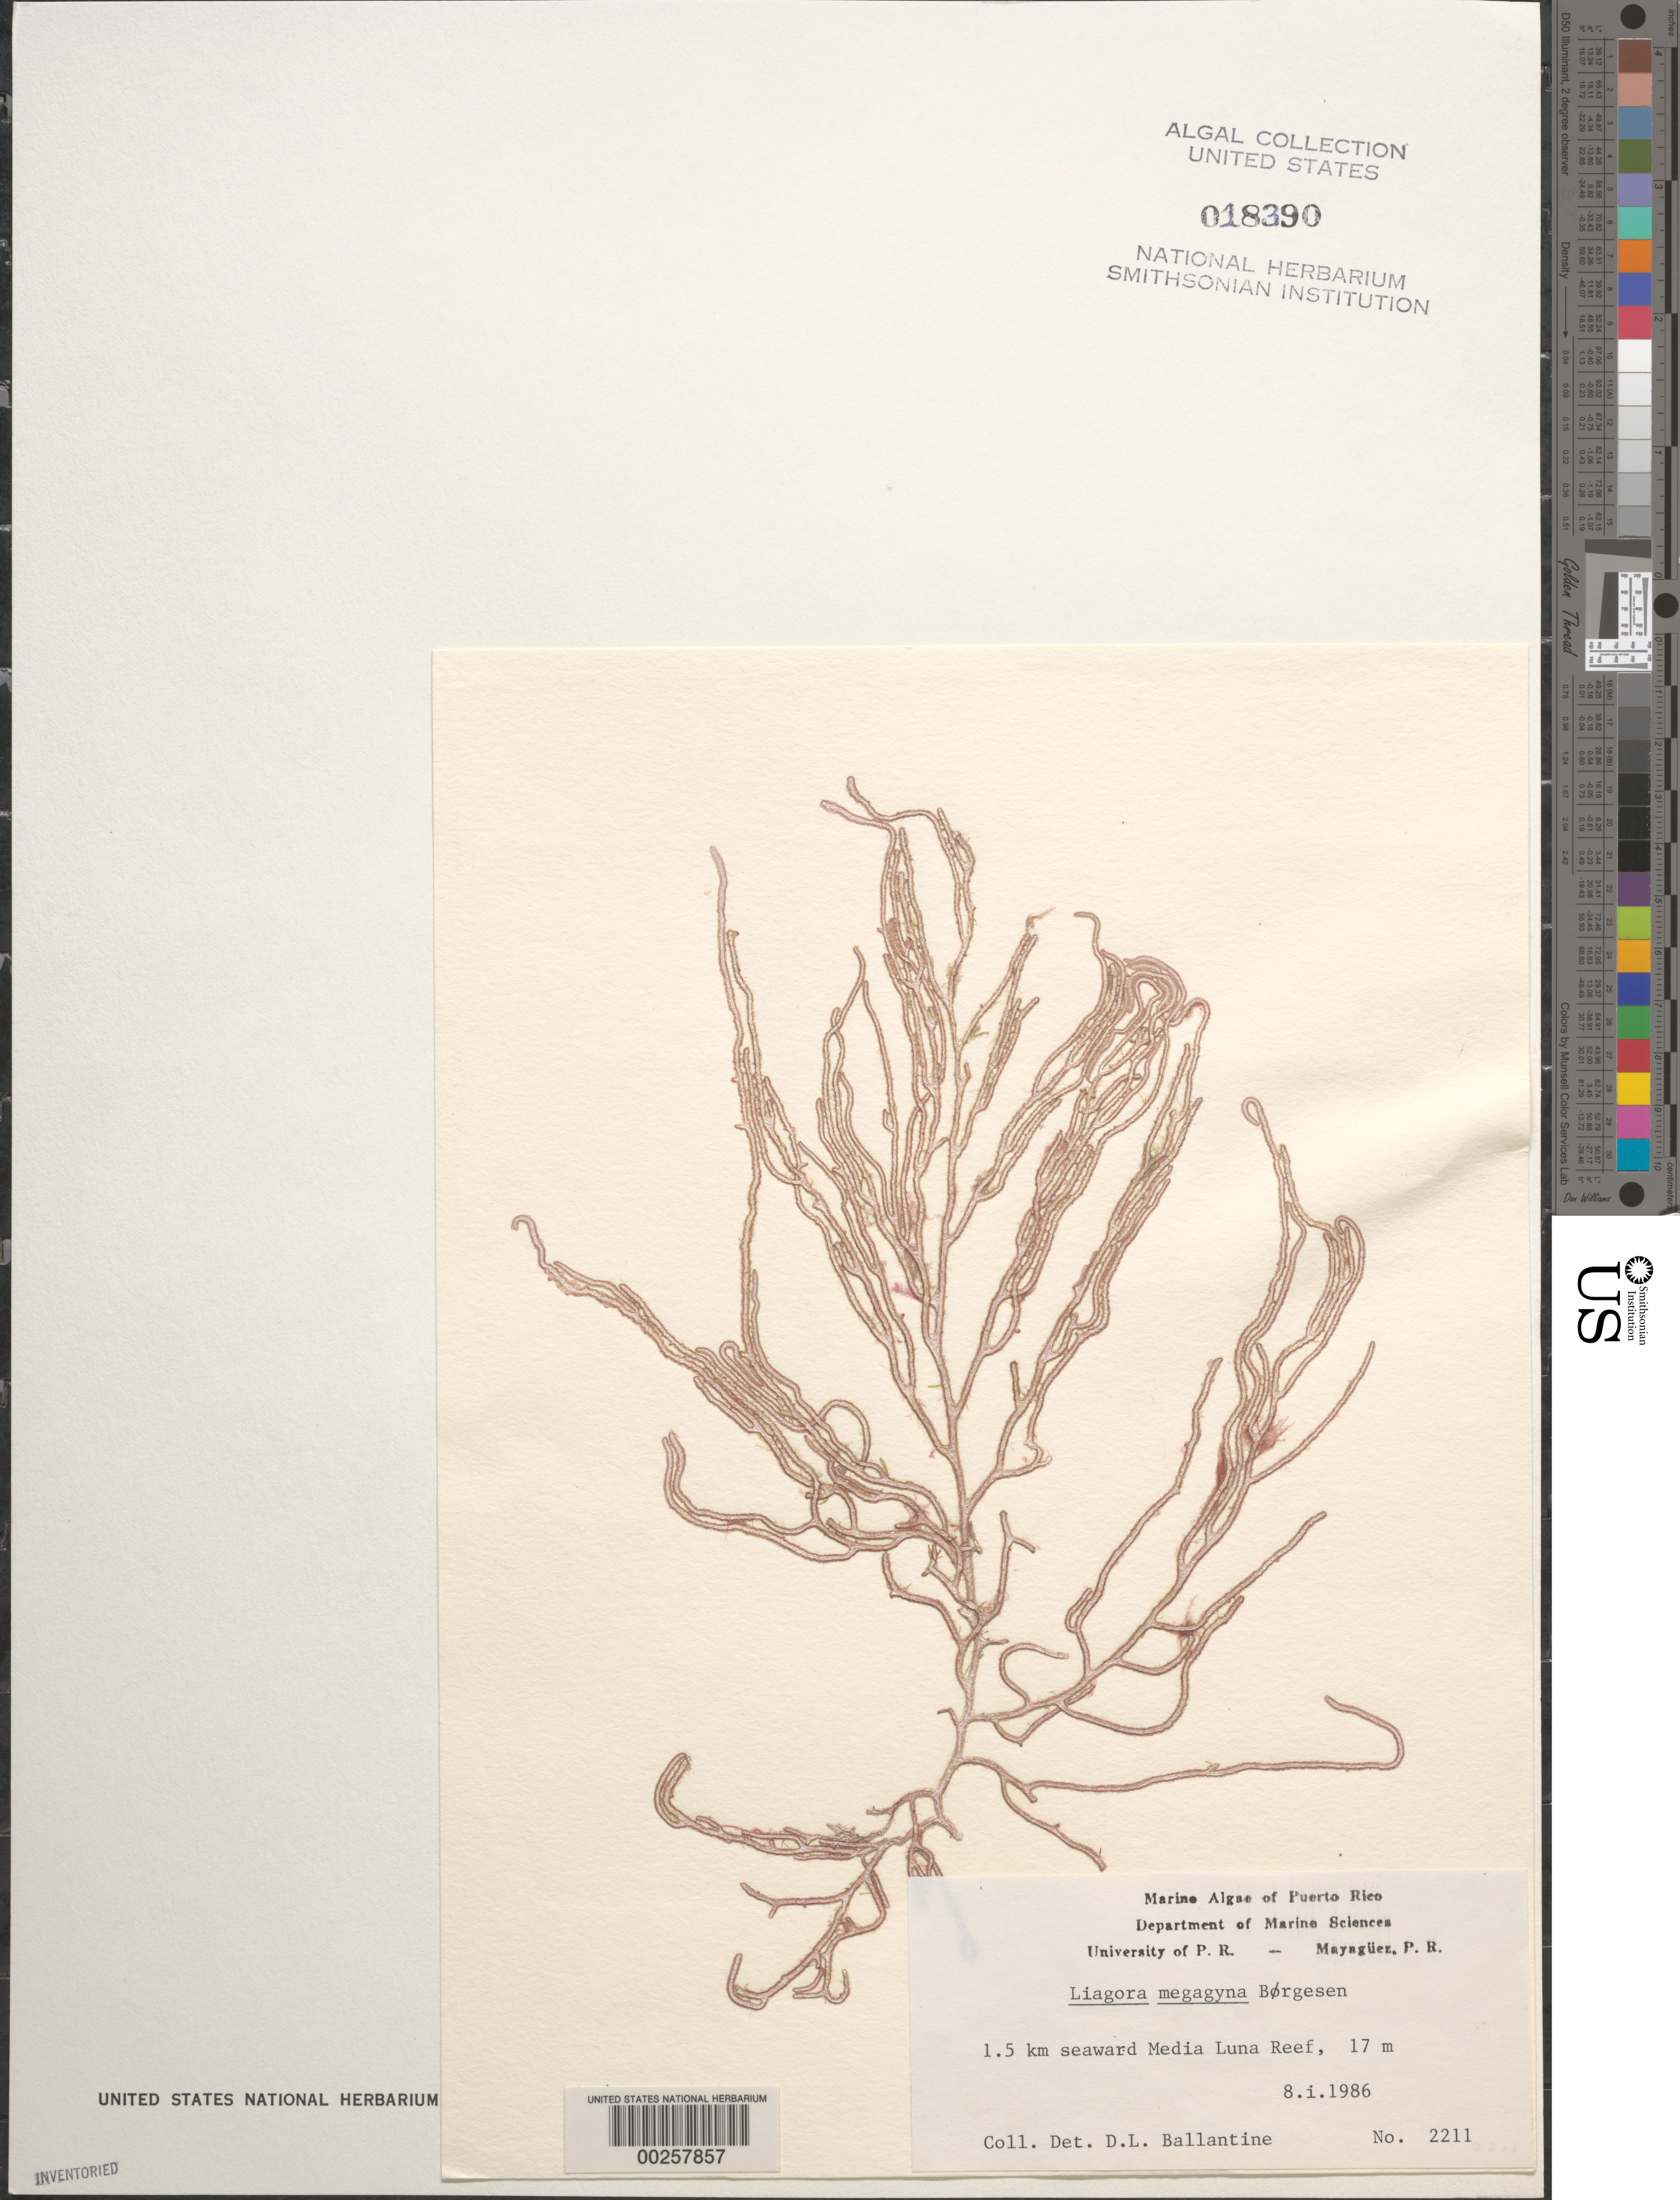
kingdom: Plantae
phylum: Rhodophyta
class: Florideophyceae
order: Nemaliales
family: Liagoraceae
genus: Liagora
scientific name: Liagora megagyna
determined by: Ballantine, D. L.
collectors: D.L. Ballantine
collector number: DLB 2211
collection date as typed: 08 Jan 1986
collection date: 1986-01-08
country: Puerto Rico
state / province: Lajas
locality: Media Luna Reef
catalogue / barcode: US 18390